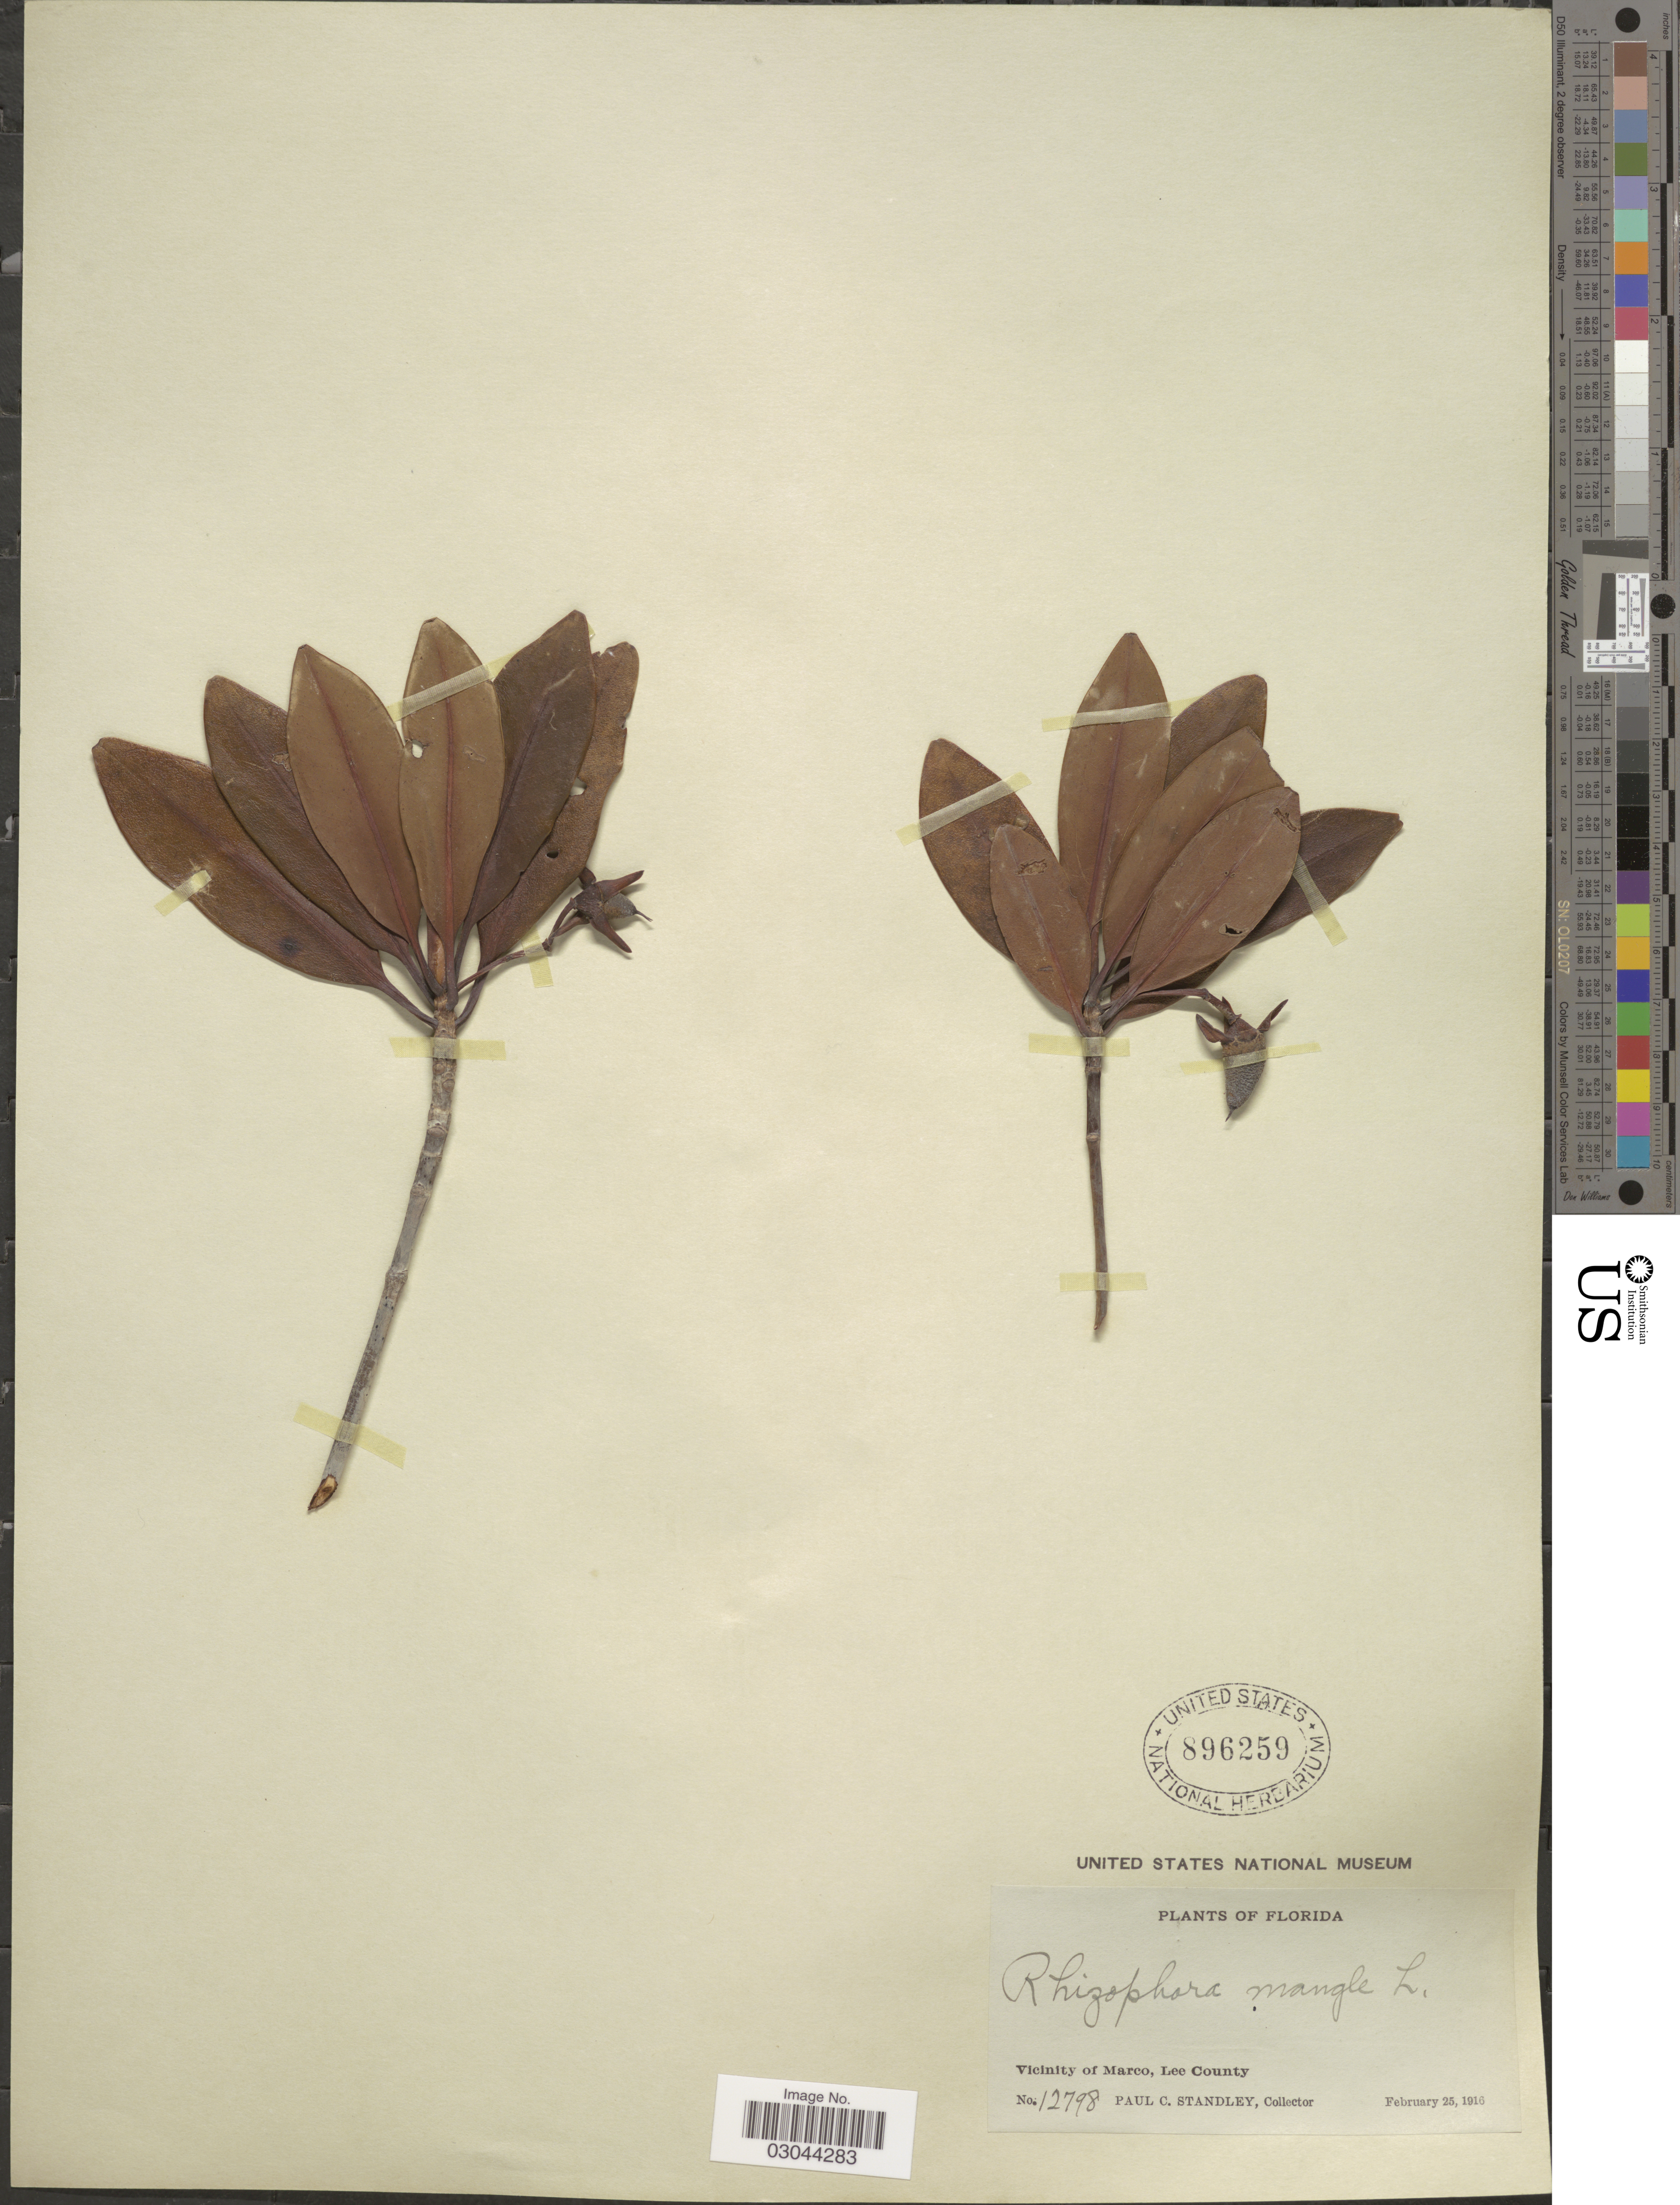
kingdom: Plantae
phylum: Tracheophyta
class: Magnoliopsida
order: Malpighiales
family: Rhizophoraceae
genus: Rhizophora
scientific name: Rhizophora mangle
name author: L.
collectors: P. C. Standley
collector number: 12798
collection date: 1916-02-25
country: United States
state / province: Florida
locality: Vicinity of Marco, Lee County.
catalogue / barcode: US 896259